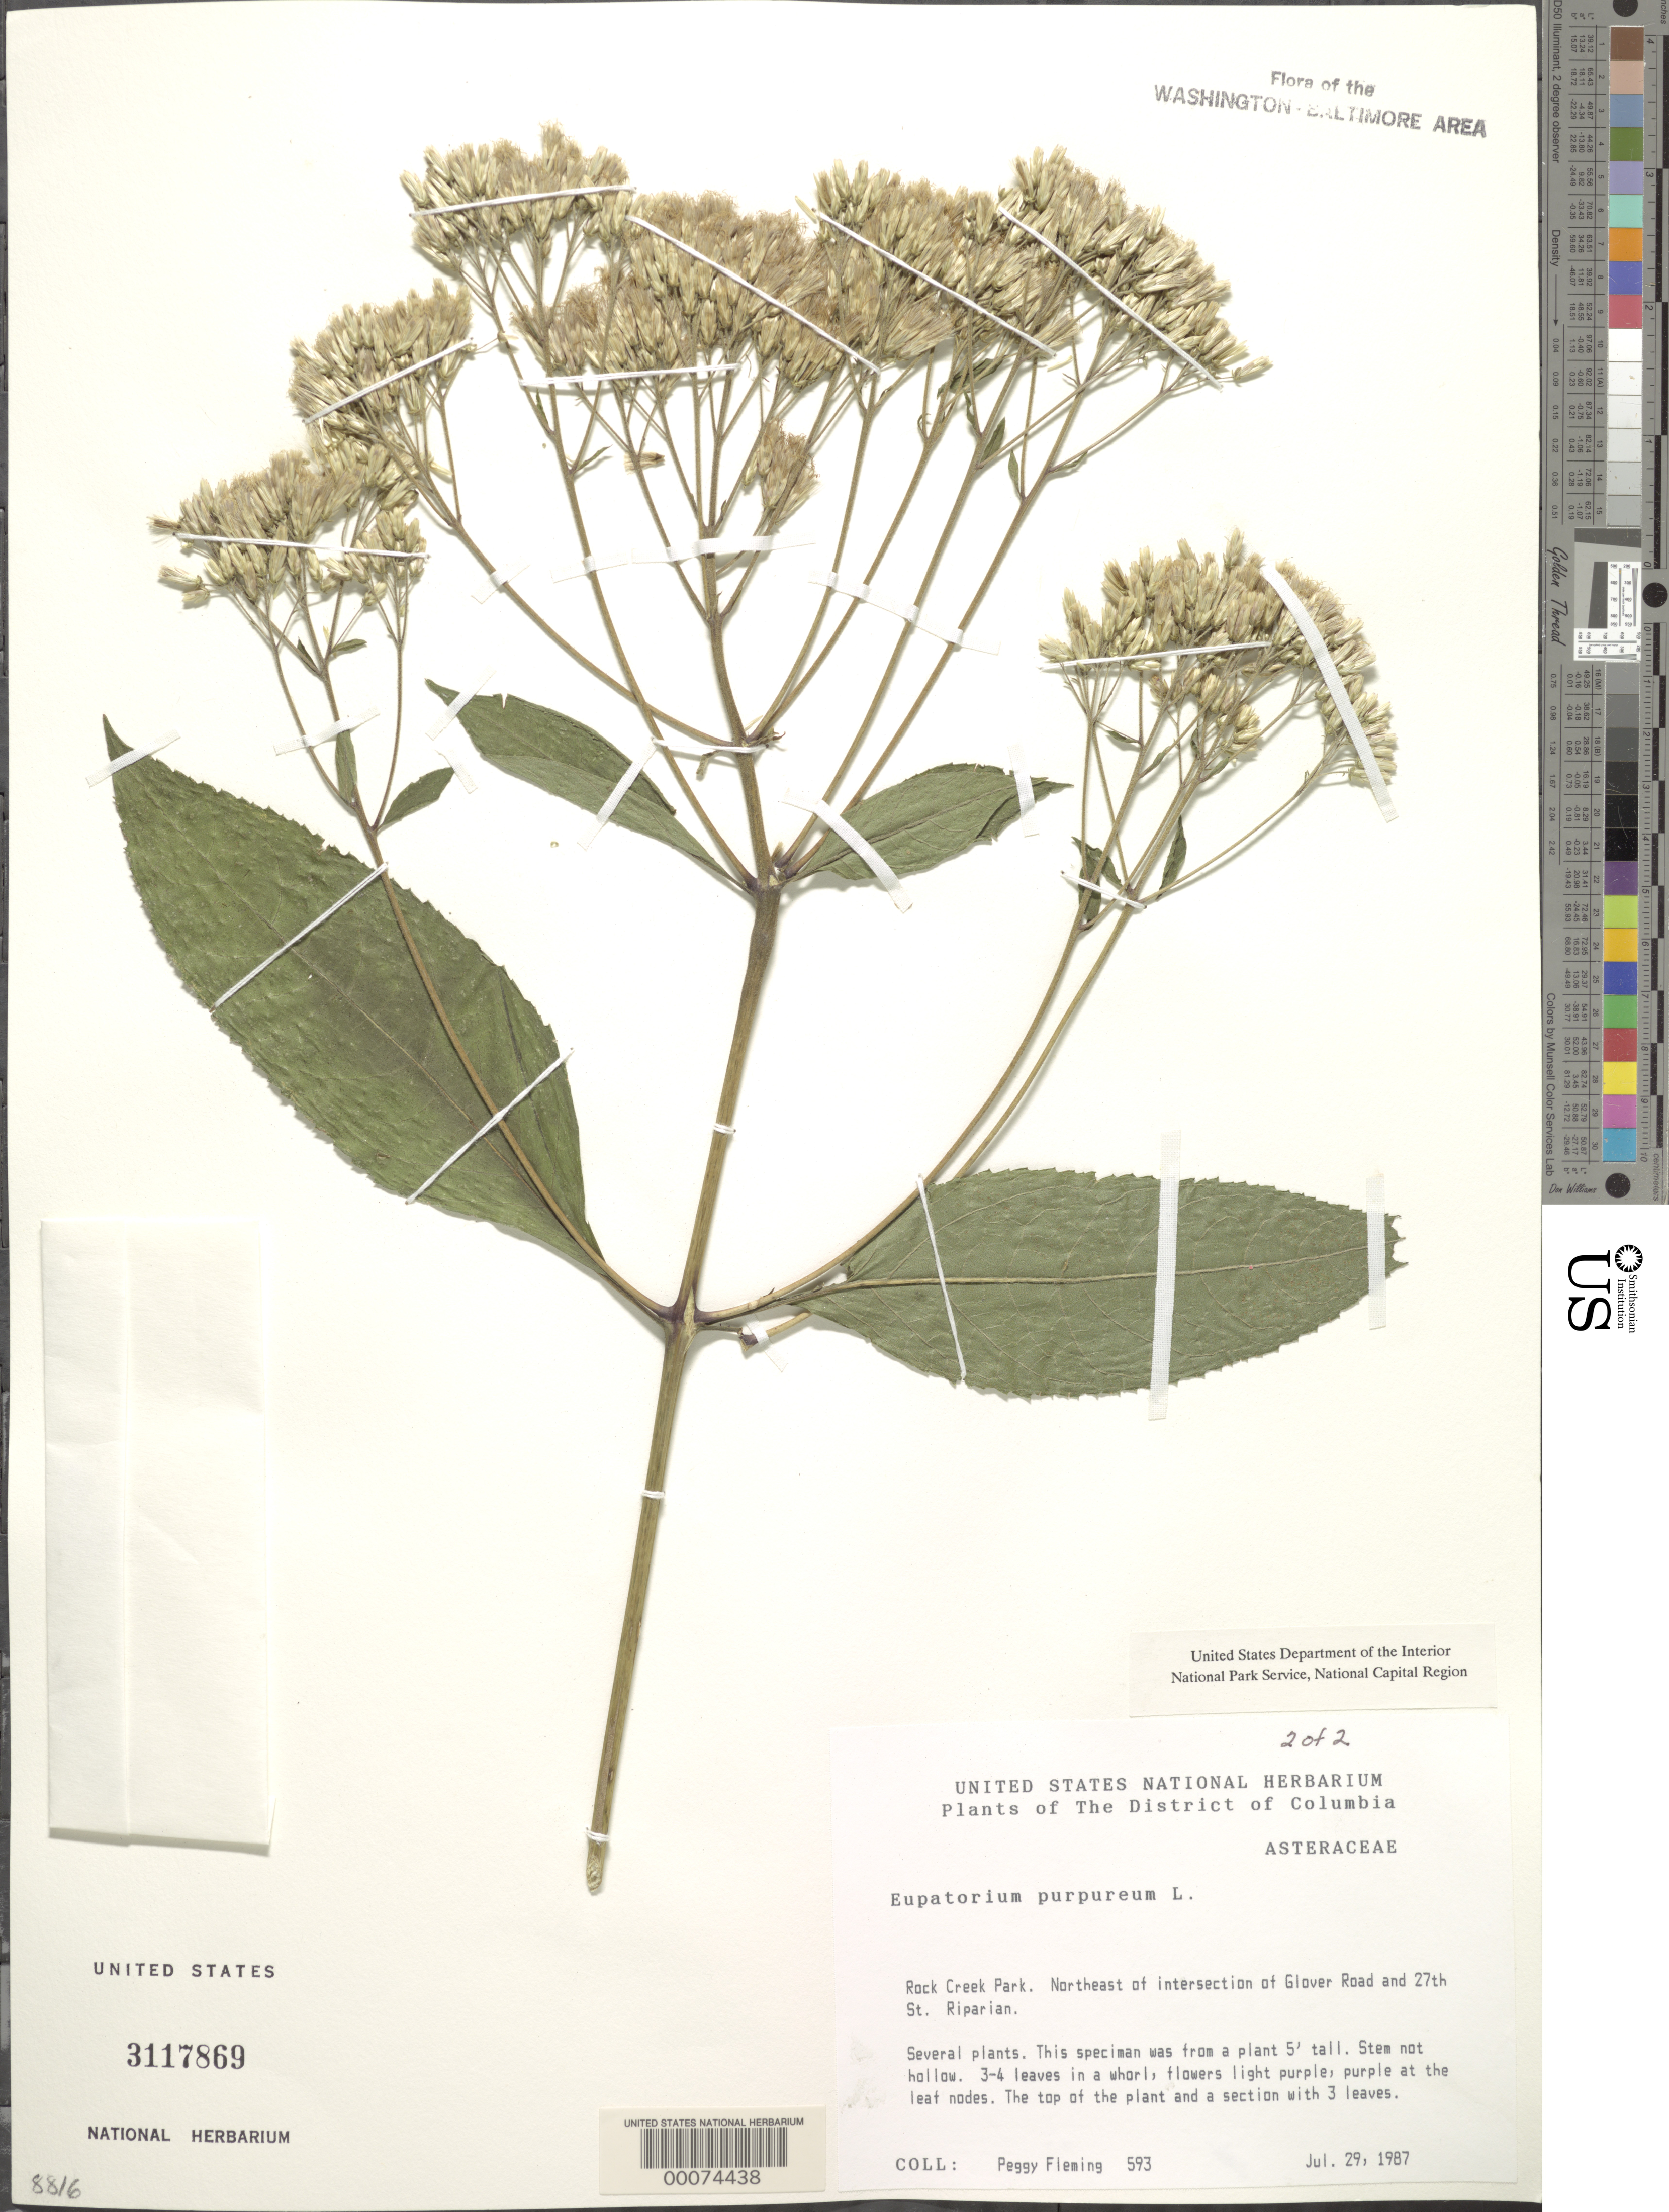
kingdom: Plantae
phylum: Tracheophyta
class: Magnoliopsida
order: Asterales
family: Asteraceae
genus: Eupatorium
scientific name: Eupatorium purpureum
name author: (L.) E.E. Lamont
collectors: P. Fleming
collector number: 593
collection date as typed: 29 Jul 1987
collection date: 1987-07-29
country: United States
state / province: District of Columbia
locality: Rock Creek Park, NE intersection of Glover Road and 27th St Rock Creek Park & vicinity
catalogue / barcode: US 3117869